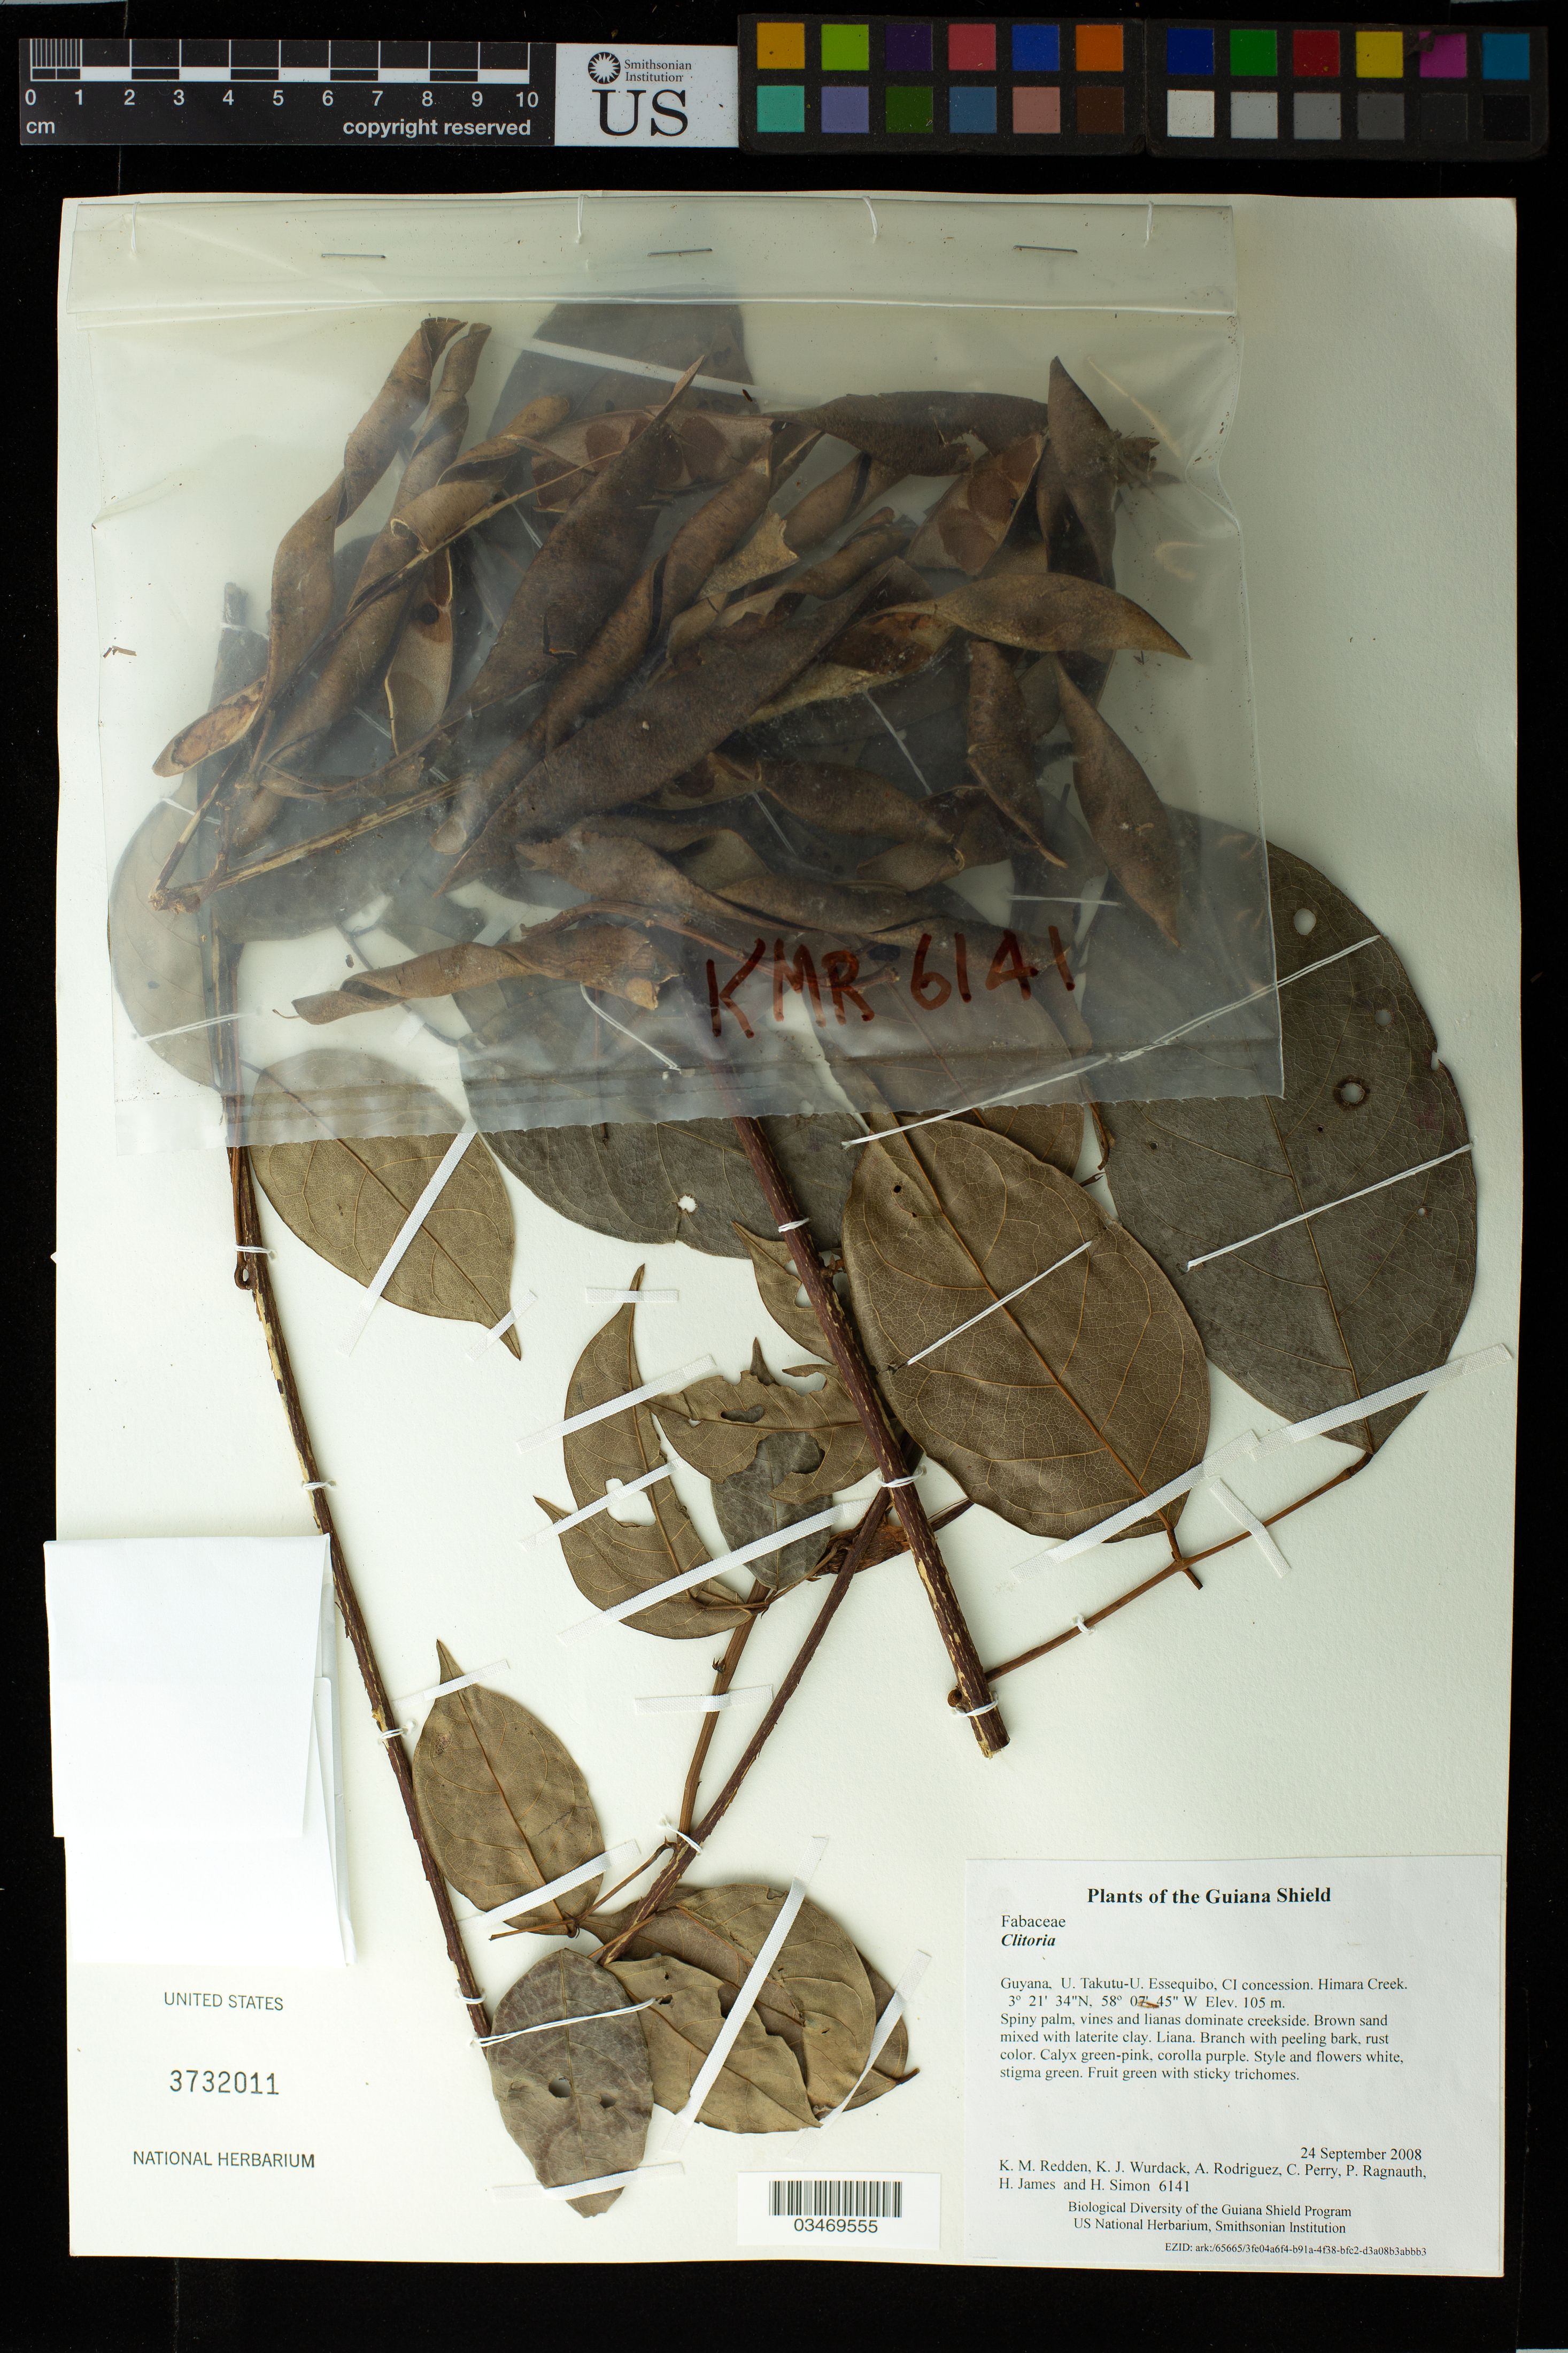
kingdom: Plantae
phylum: Tracheophyta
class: Magnoliopsida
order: Fabales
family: Fabaceae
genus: Clitoria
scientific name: Clitoria sp.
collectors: K. M. Redden, K. Wurdack, A. Rodriguez, C. Perry, P. Ragnauth, H. James & H. Simon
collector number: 6141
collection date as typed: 24 September 2008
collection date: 2008-09-24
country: Guyana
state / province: U. Takutu-U. Essequibo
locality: CI concession. Himara Creek.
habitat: Spiny palm, vines and lianas dominate creekside. Brown sand mixed with laterite clay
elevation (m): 105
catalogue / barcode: US 3732011